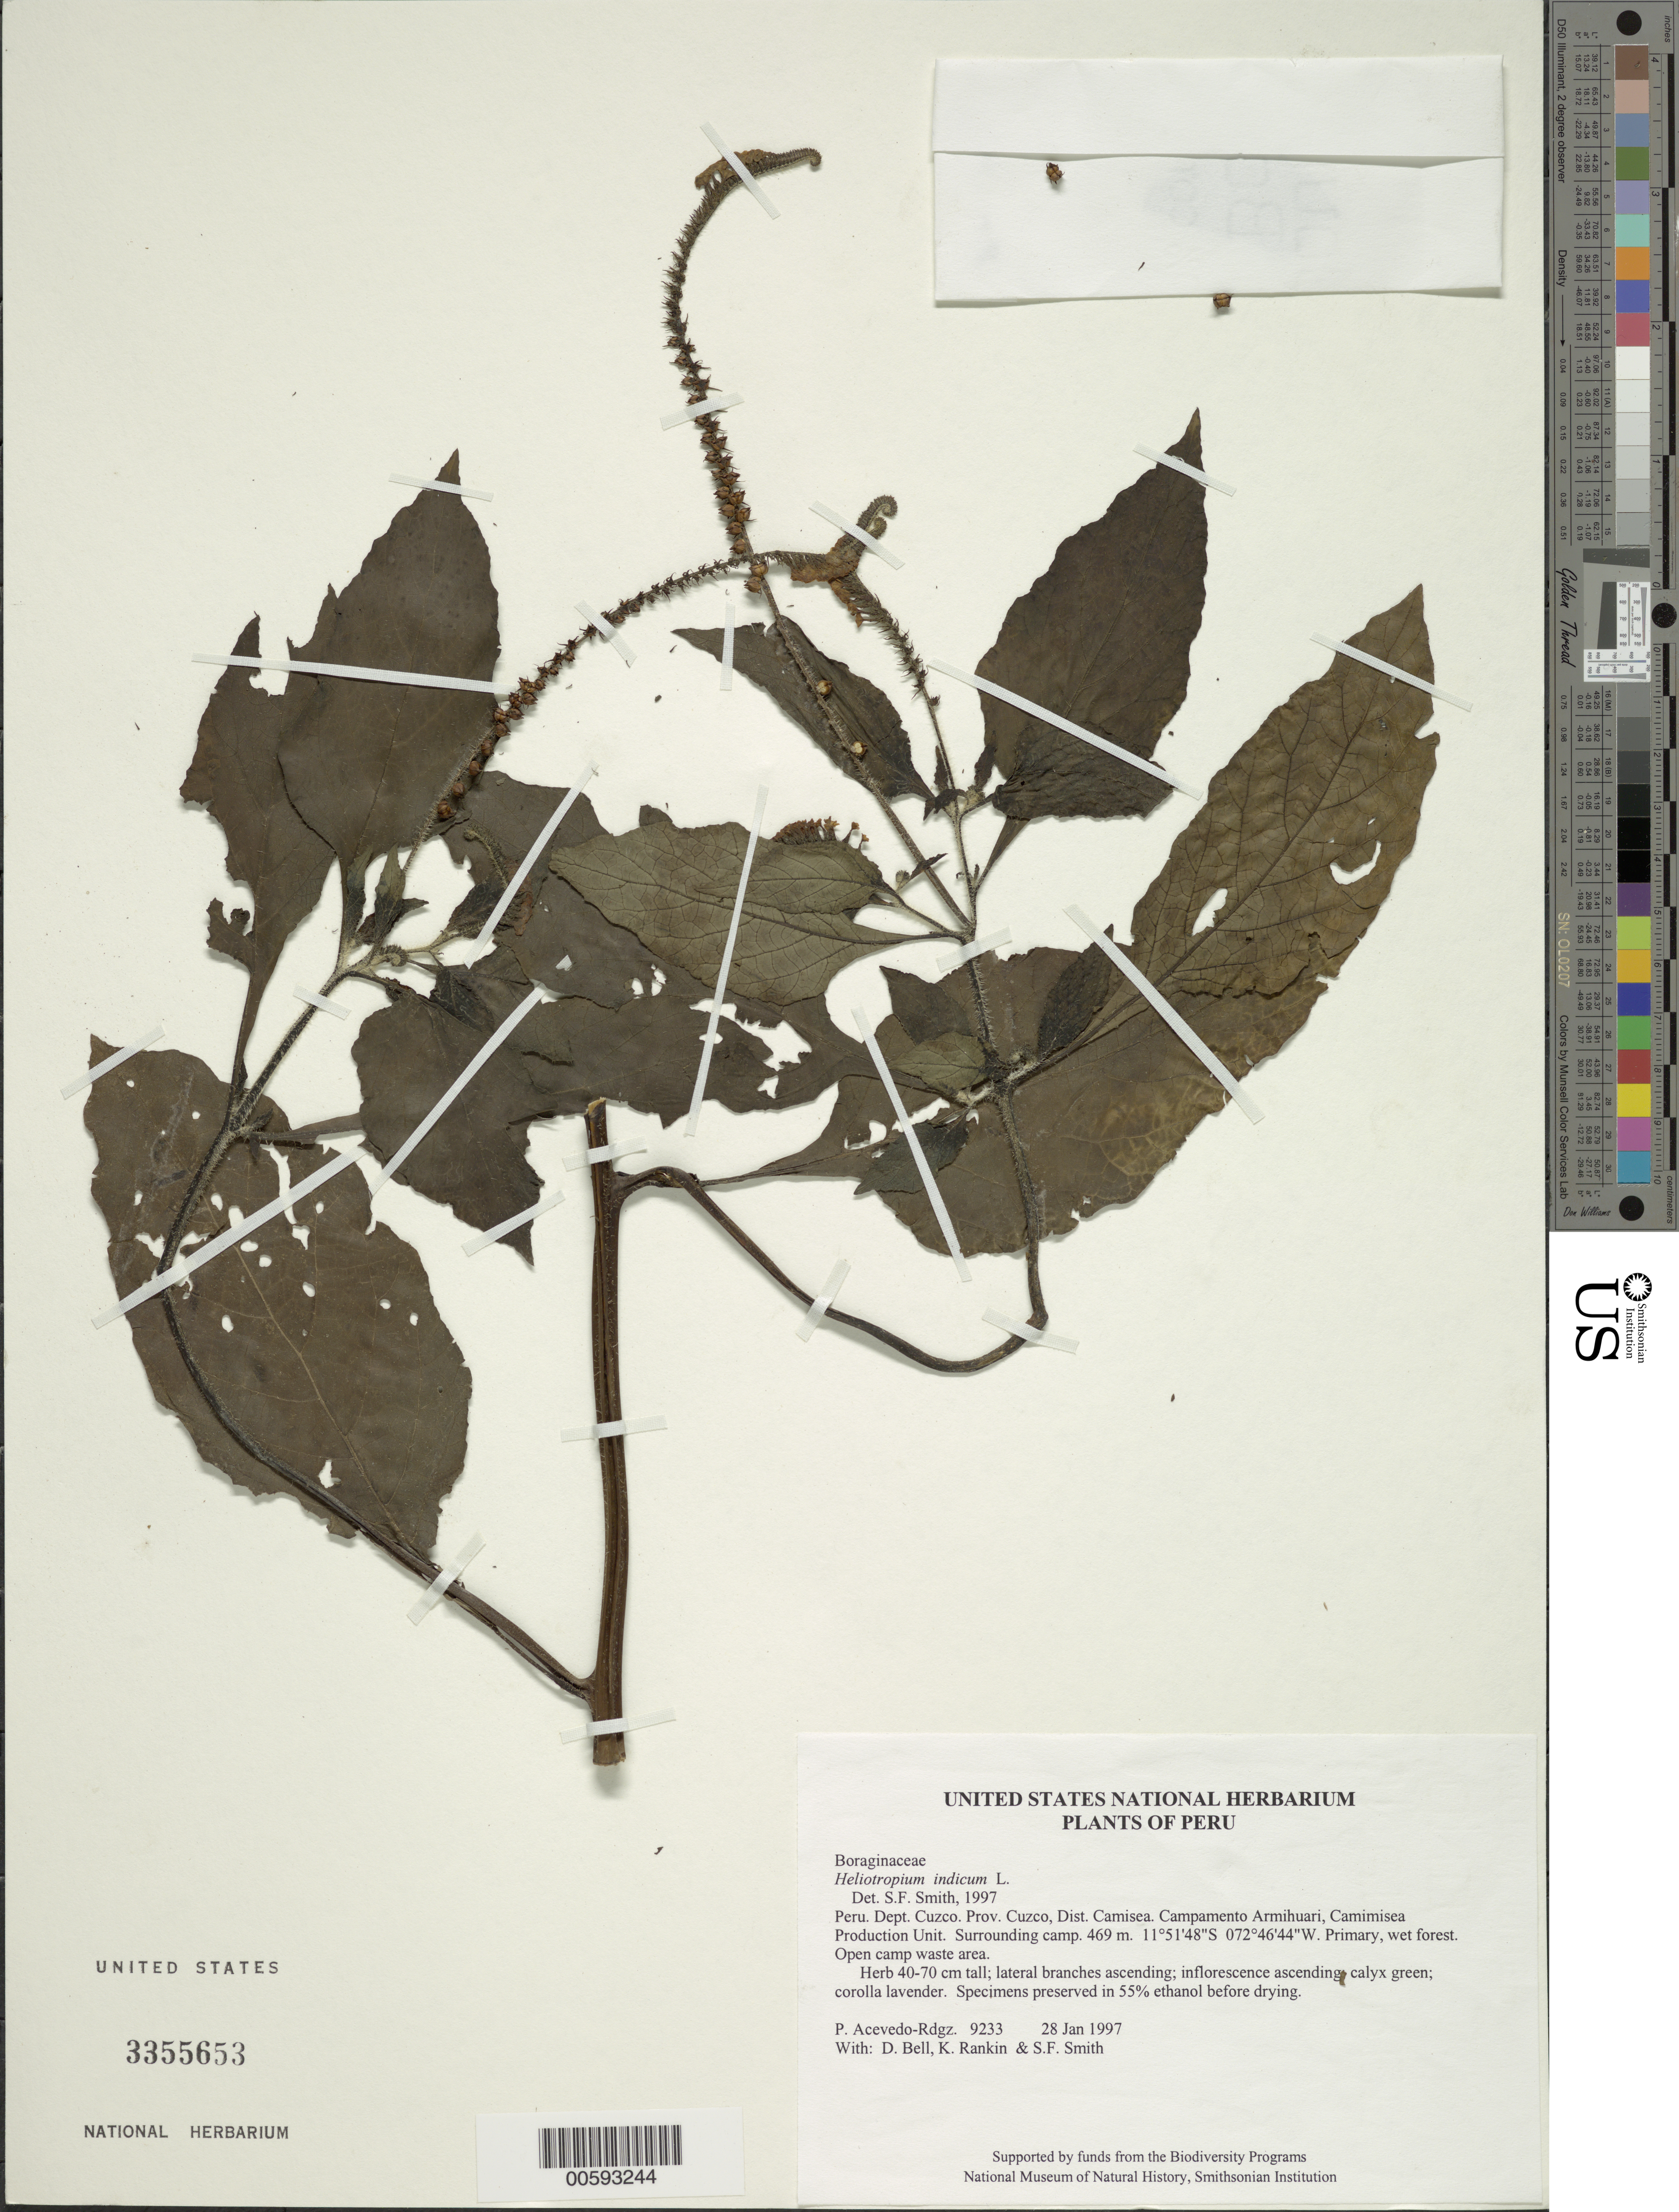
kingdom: Plantae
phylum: Tracheophyta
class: Magnoliopsida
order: Boraginales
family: Heliotropiaceae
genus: Heliotropium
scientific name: Heliotropium indicum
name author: L.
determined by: Smith, Stephen F., (US), NMNH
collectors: P. Acevedo-Rodr., D. A. Bell, K. B. Rankin & S.F. Smith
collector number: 9233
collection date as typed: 28 Jan 1997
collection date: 1997-01-28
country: Peru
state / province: Cusco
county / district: Cusco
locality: Districto Camisea, Campamento Armihuari, Camimisea Production Unit. Surrounding camp.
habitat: Primary, wet forest. Open camp waste area.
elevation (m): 469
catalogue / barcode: US 3355653